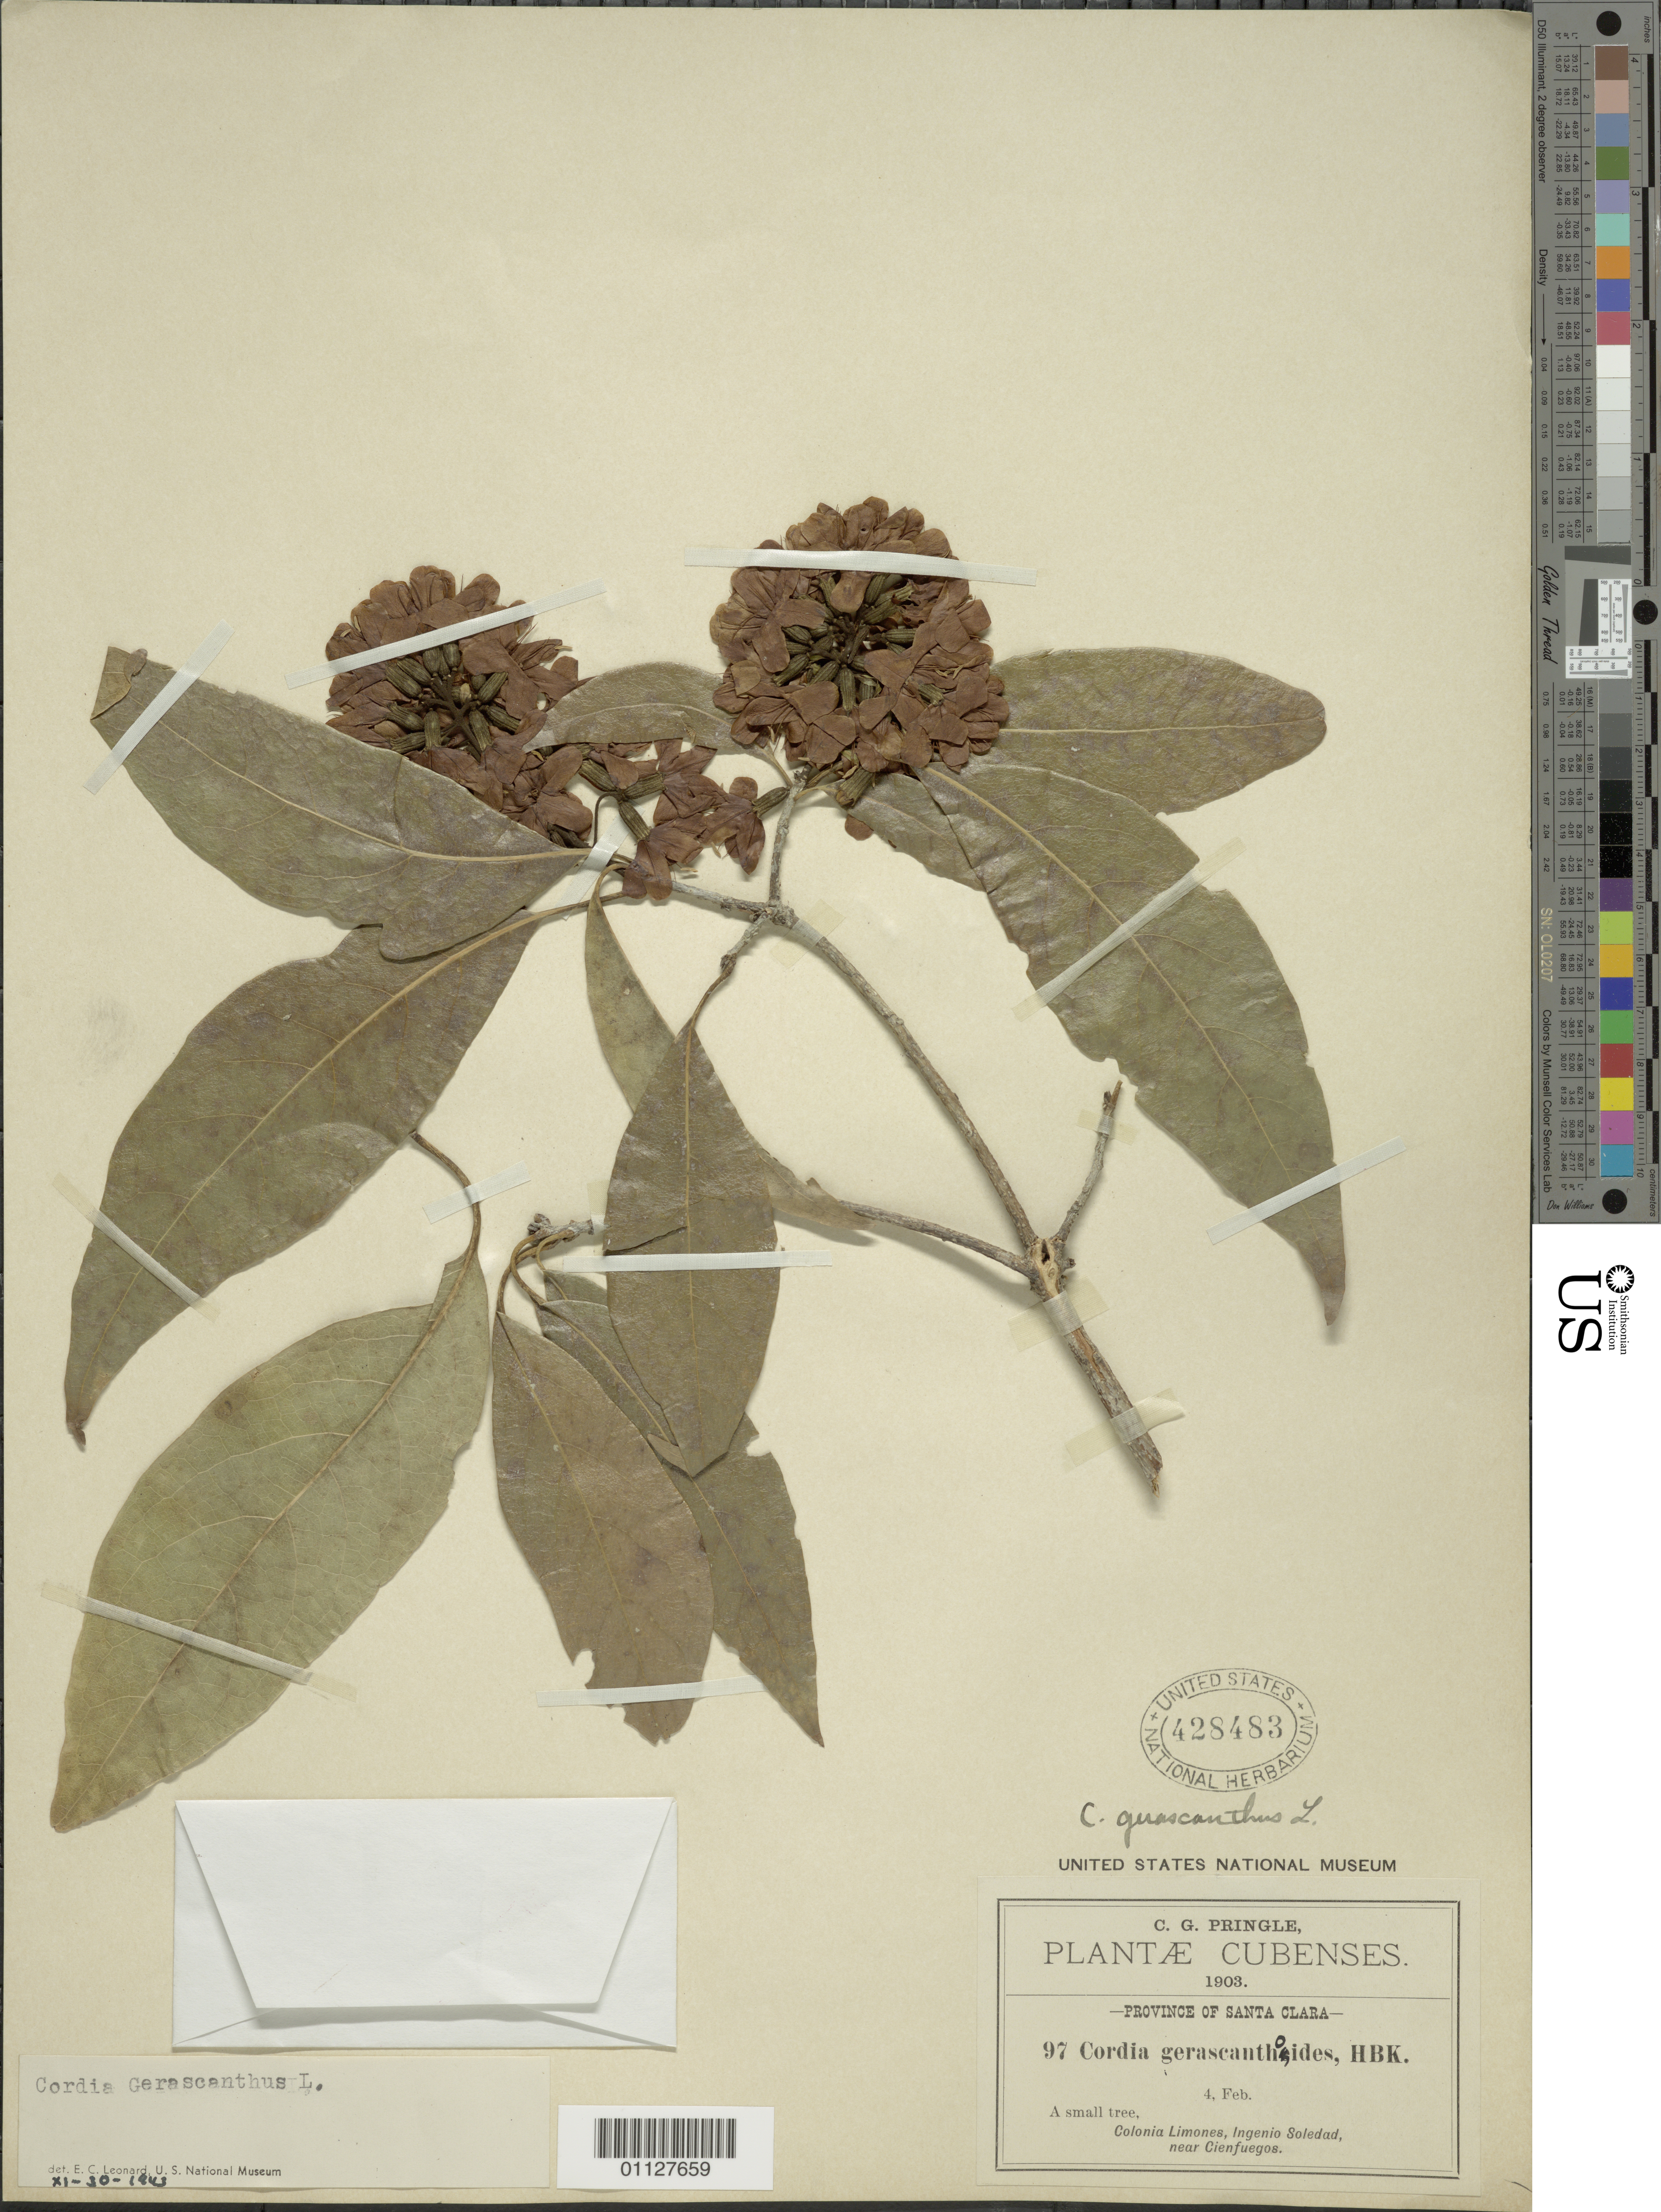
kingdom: Plantae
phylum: Tracheophyta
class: Magnoliopsida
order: Boraginales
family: Cordiaceae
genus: Cordia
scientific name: Cordia gerascanthus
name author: L.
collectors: C. G. Pringle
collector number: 97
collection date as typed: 04 Feb 1903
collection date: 1903-02-04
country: Cuba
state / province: Cienfuegos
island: Cuba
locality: Colonia Limones, Ingenio Soledad, near Cienfuegos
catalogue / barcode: US 428483